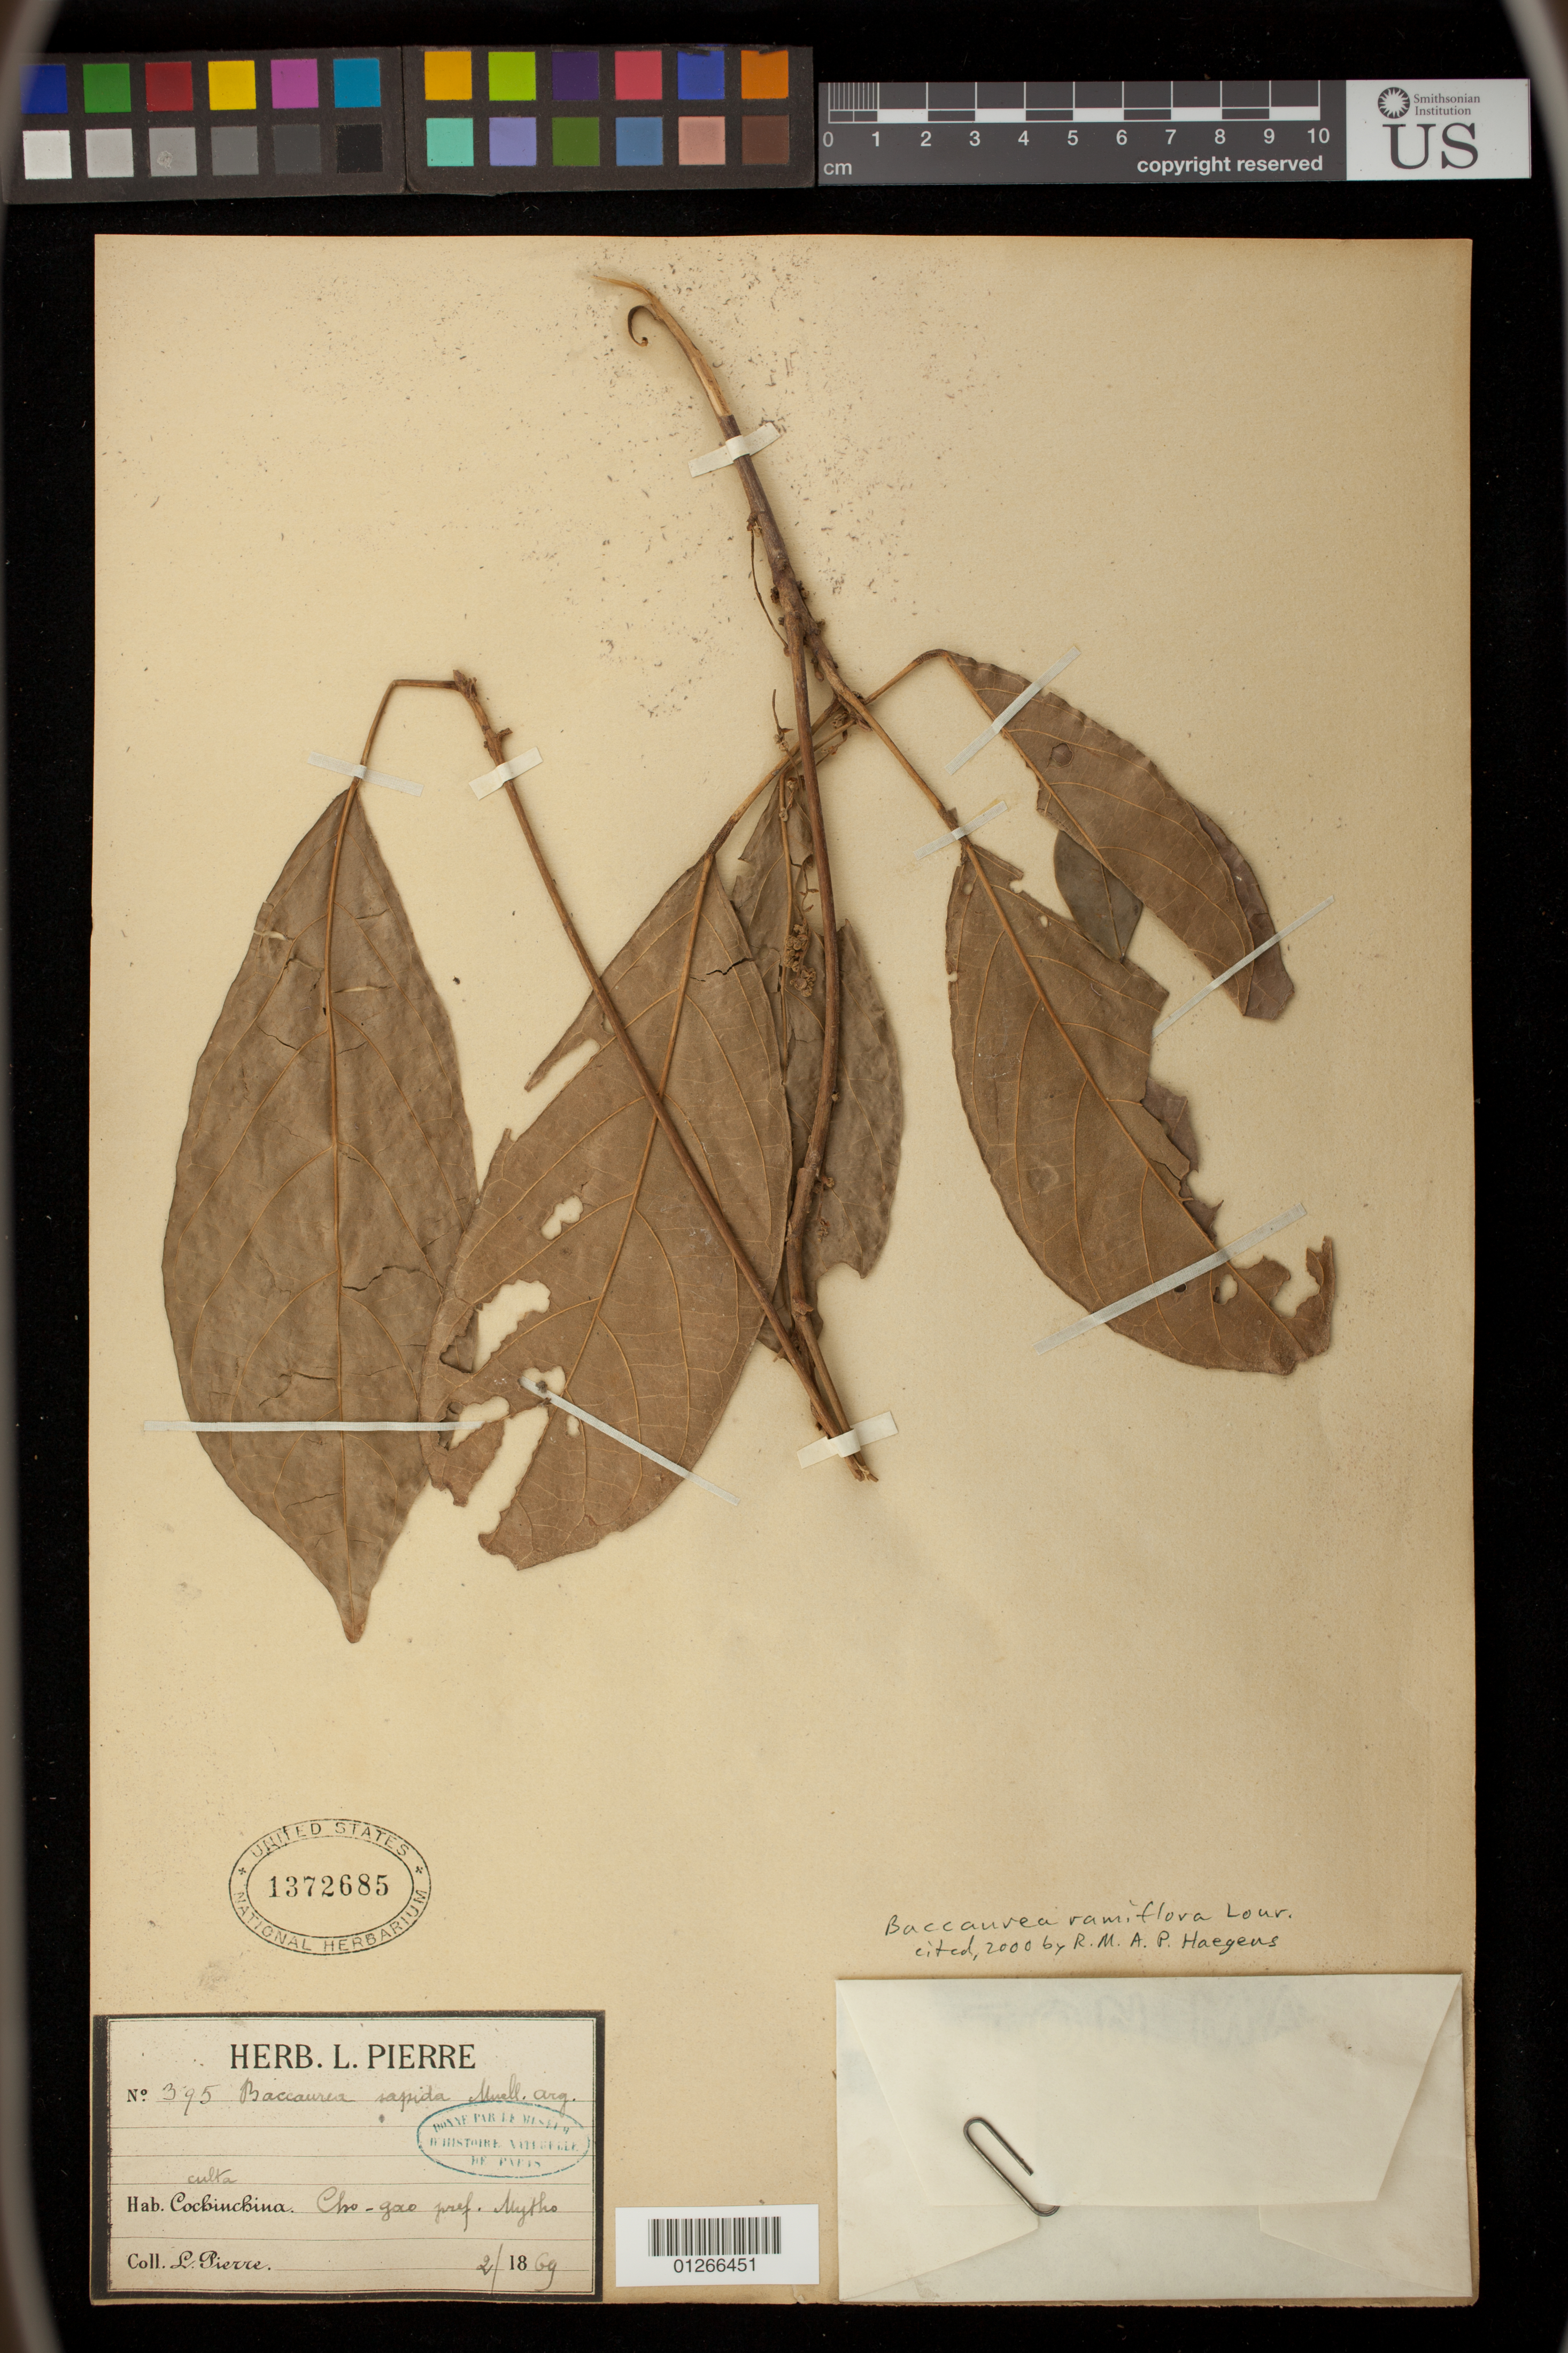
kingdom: Plantae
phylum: Tracheophyta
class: Magnoliopsida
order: Malpighiales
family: Phyllanthaceae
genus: Baccaurea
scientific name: Baccaurea ramiflora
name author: Lour.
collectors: J. Pierre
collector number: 395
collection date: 1869-02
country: Vietnam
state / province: Tien Giang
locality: Cochinchina. Cho-gao pref. Mytho [Kinh Song My Tho].